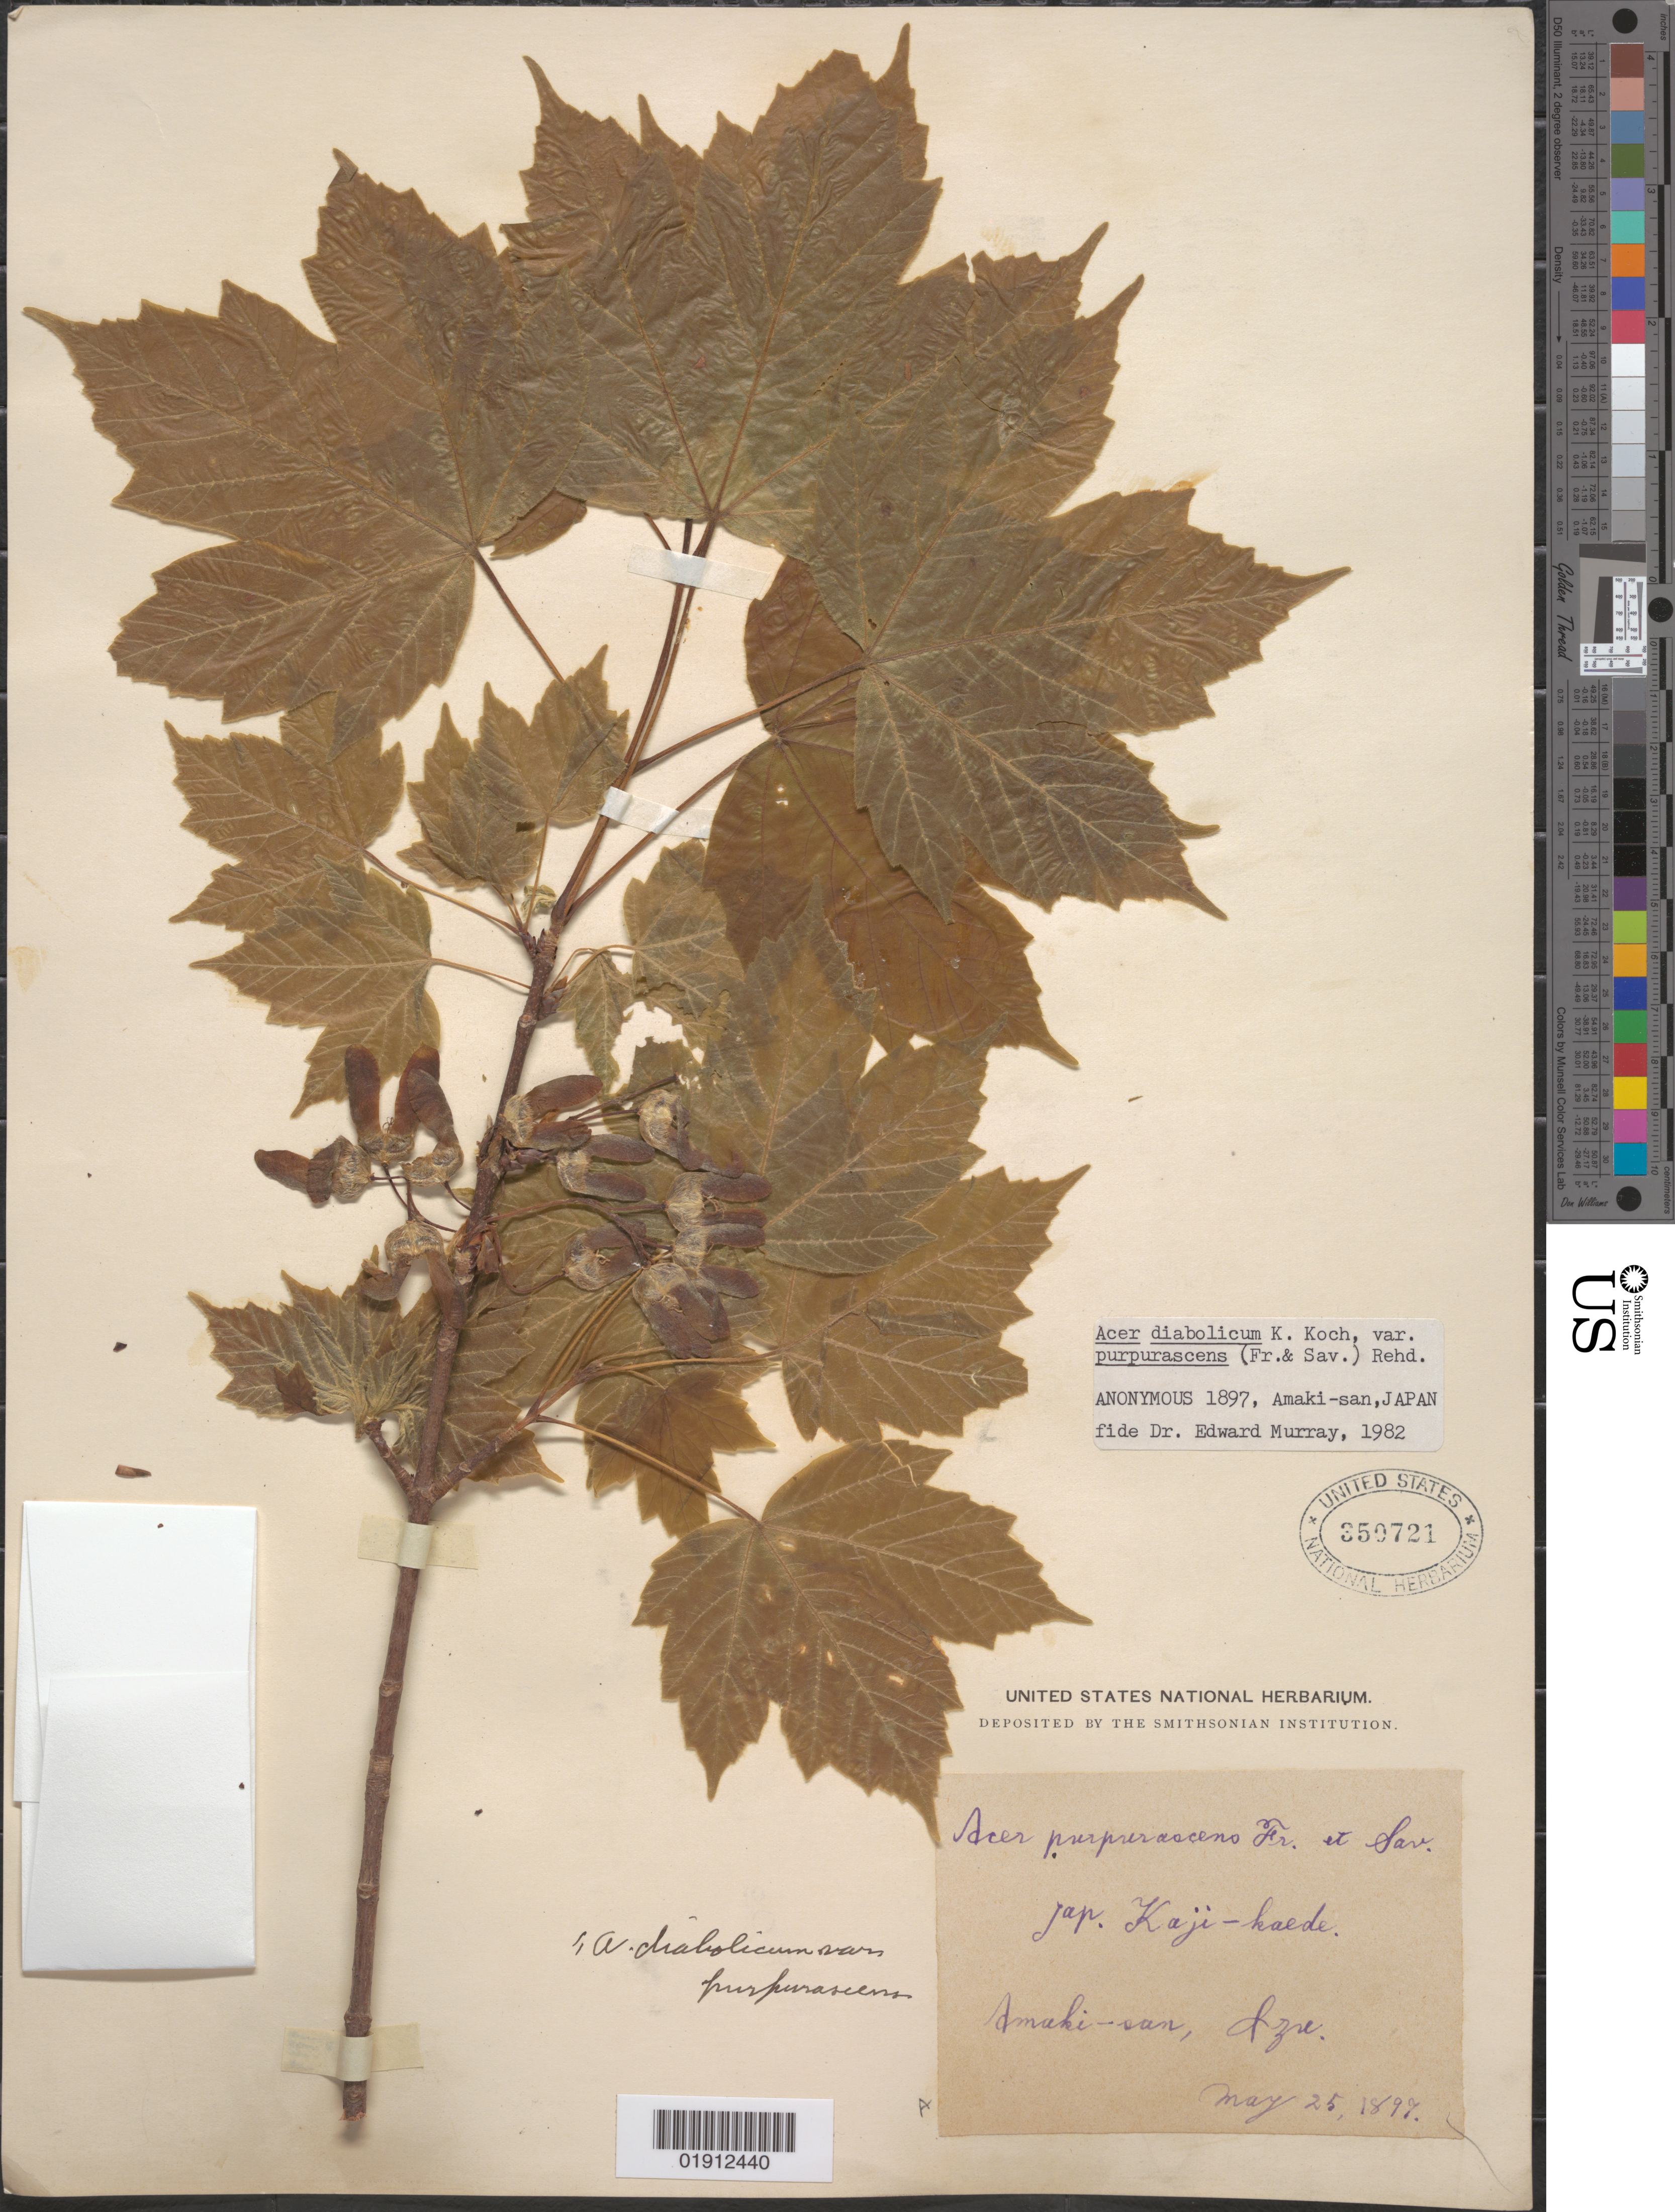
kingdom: Plantae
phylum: Tracheophyta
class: Magnoliopsida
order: Sapindales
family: Sapindaceae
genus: Acer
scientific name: Acer diabolicum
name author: Blume ex K. Koch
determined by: Murray, Edward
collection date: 1897-05-25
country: Japan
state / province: Sizuoka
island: Honshu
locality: Amaki-san, Izu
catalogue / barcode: US 350721